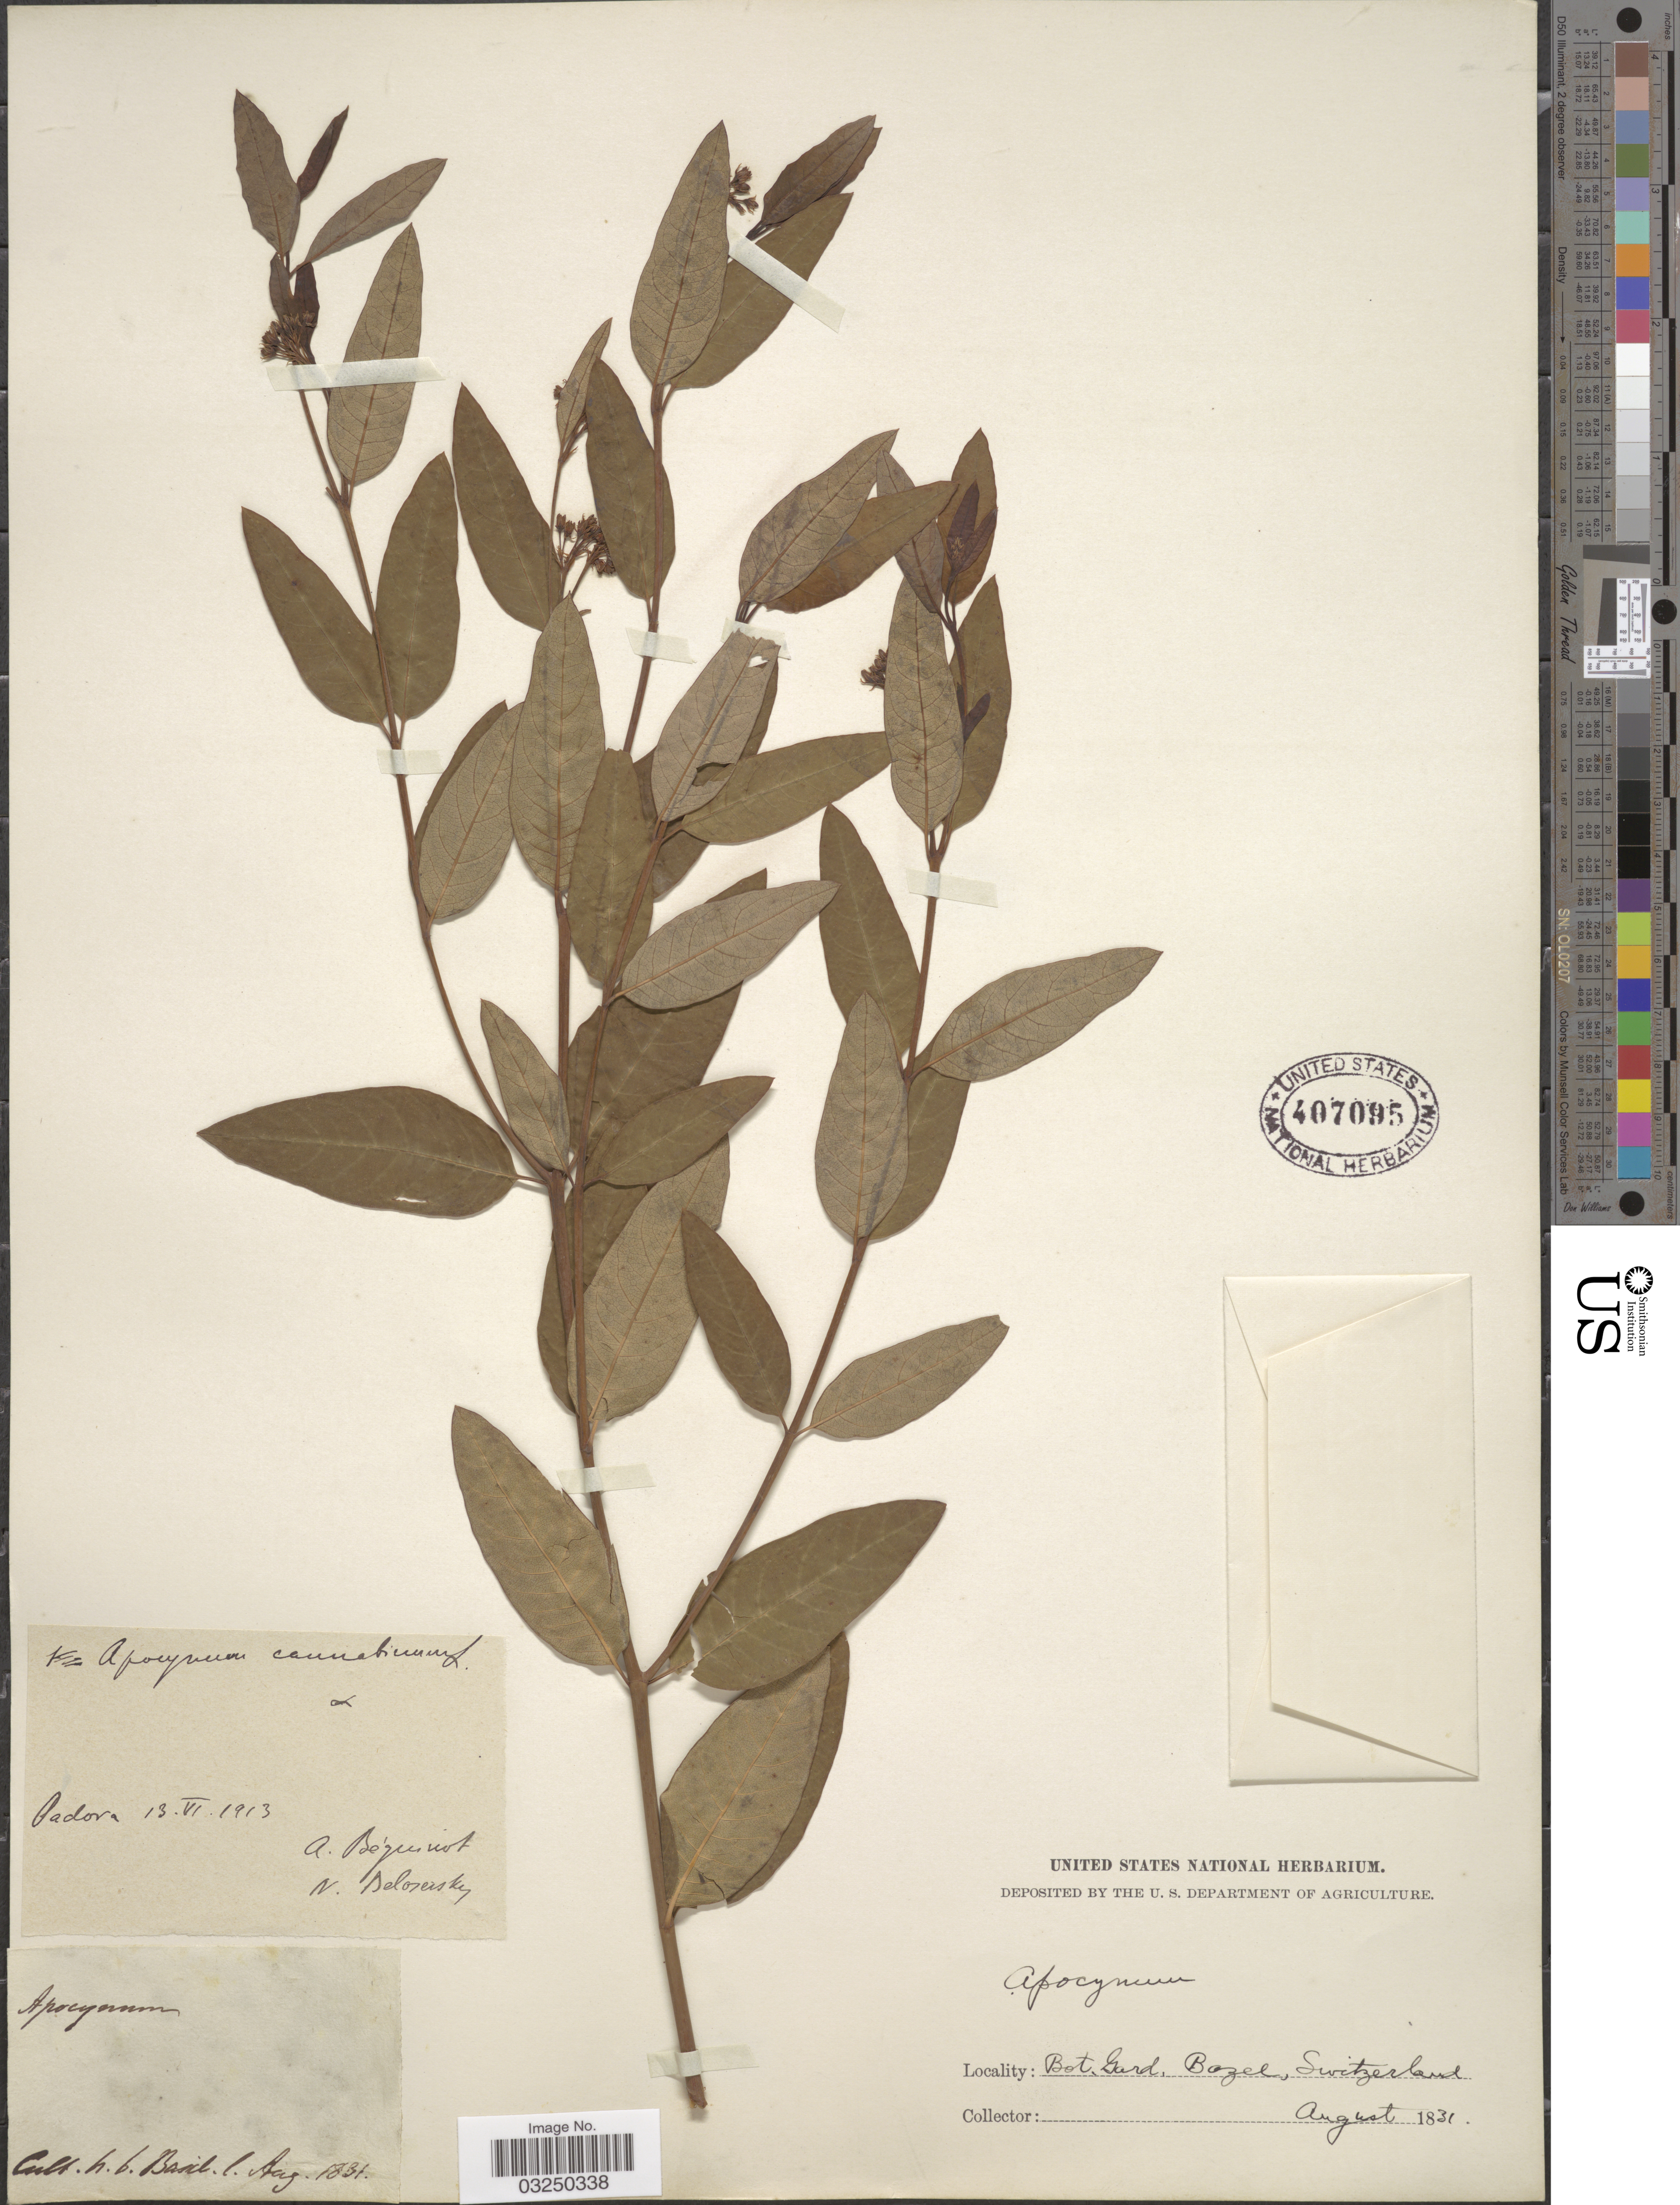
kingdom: Plantae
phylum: Tracheophyta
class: Magnoliopsida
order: Gentianales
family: Apocynaceae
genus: Apocynum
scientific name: Apocynum cannabinum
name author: L.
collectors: ex herb. United States National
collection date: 1831-08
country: Switzerland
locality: Bot. Gard. Bazel, Cult. h.b. Basil.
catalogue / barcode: US 407095